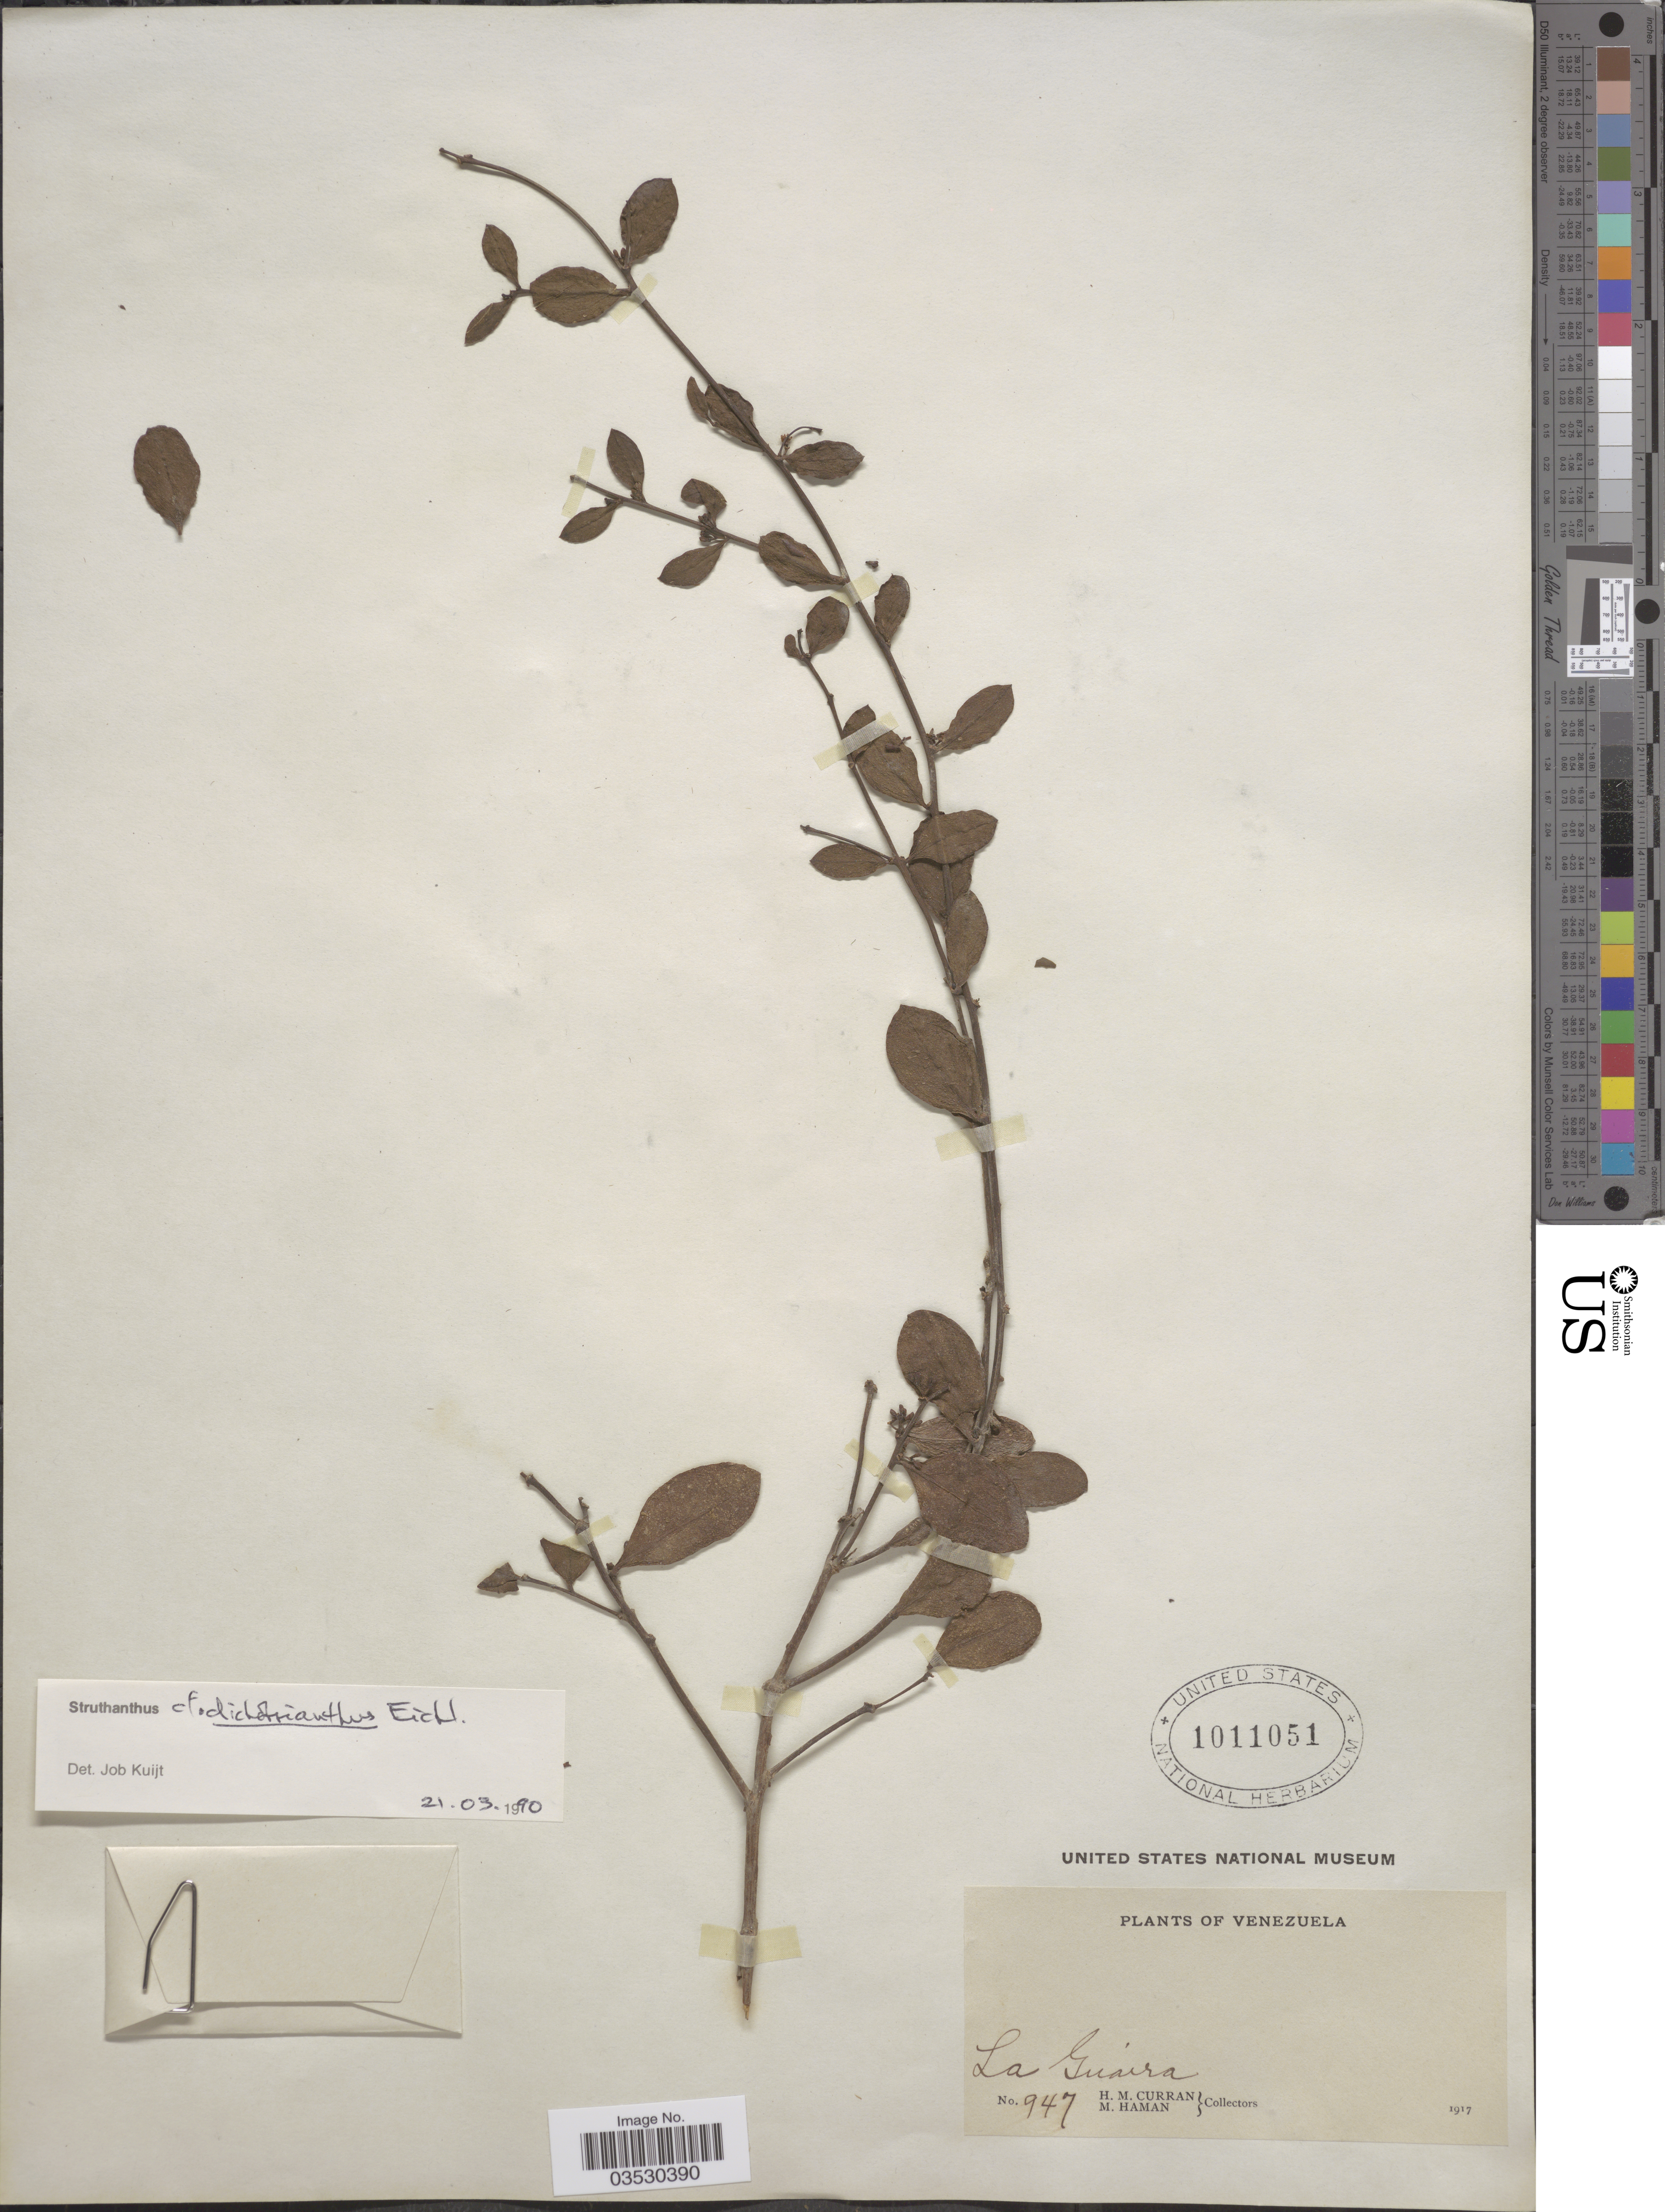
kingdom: Plantae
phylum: Tracheophyta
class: Magnoliopsida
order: Santalales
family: Loranthaceae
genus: Struthanthus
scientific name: Struthanthus dichotrianthus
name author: Eichler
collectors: H. M. Curran & M. Haman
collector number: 947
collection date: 1917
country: Venezuela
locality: La Guaira.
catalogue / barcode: US 1011051